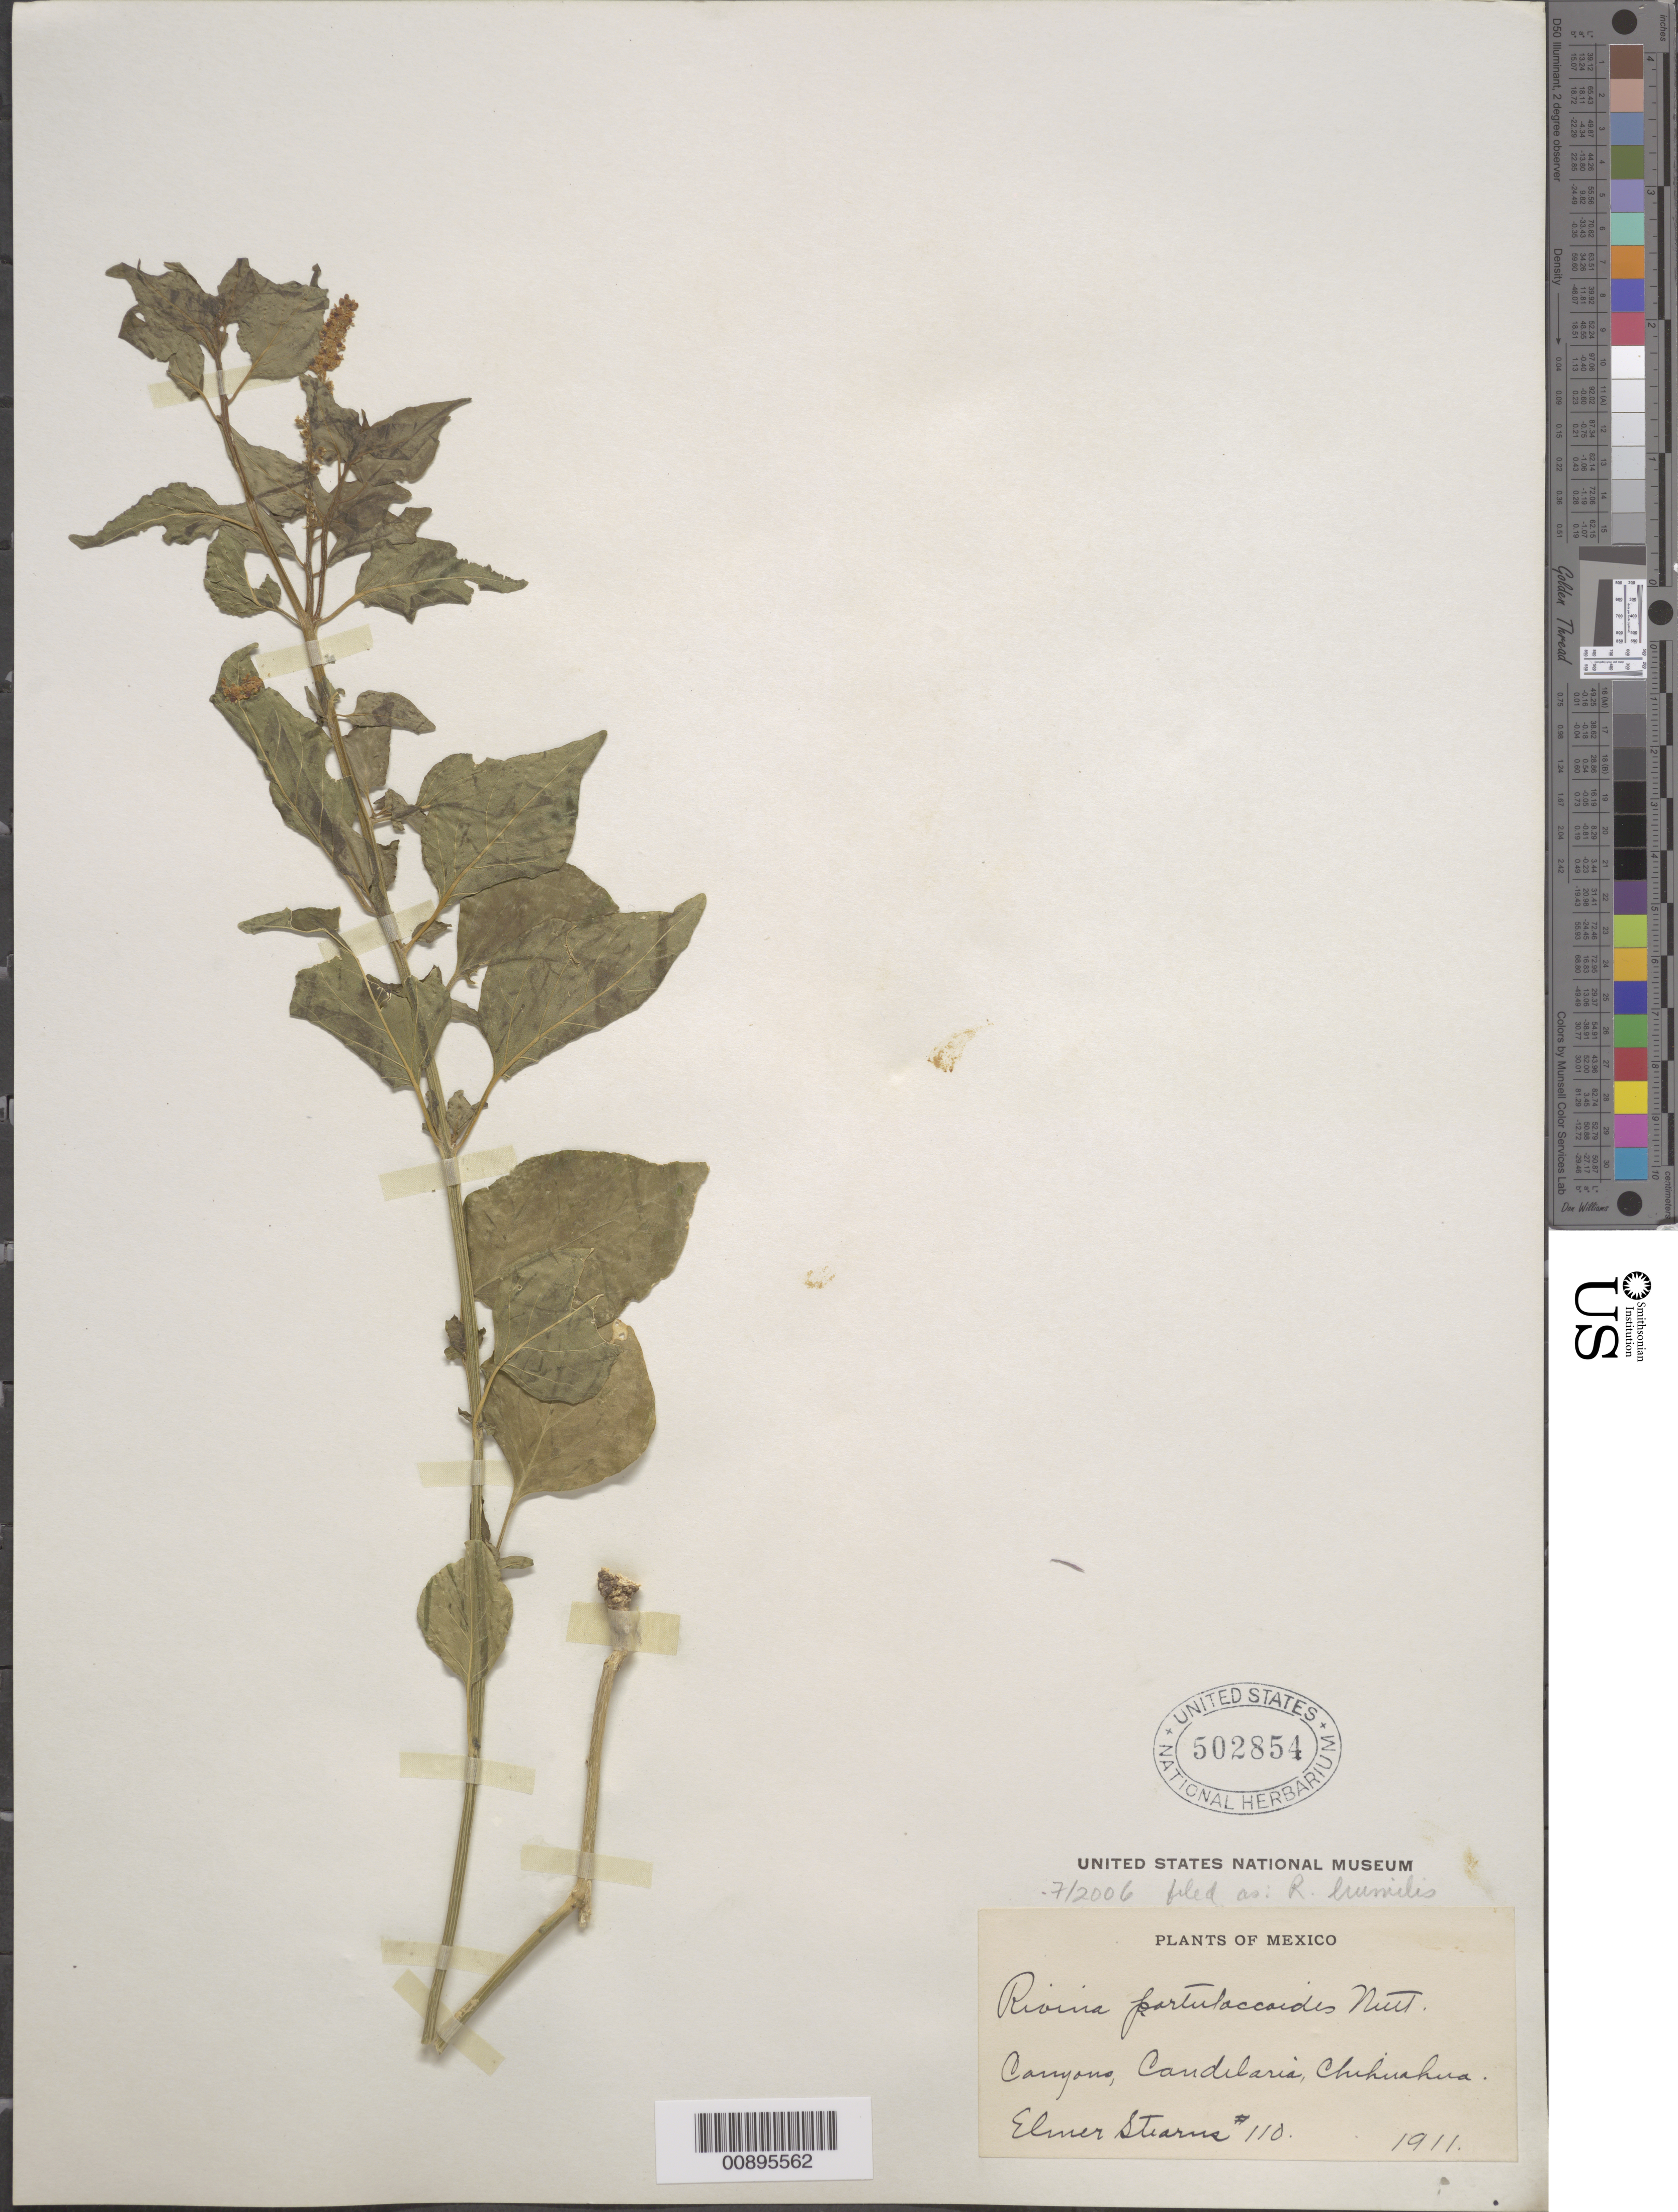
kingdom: Plantae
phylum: Tracheophyta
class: Magnoliopsida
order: Caryophyllales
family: Phytolaccaceae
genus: Rivina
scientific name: Rivina humilis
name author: L.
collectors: E. Stearns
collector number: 110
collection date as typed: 1911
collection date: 1911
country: Mexico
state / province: Chihuahua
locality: Candelaria, Chihuahua.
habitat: Canyons.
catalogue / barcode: US 502854